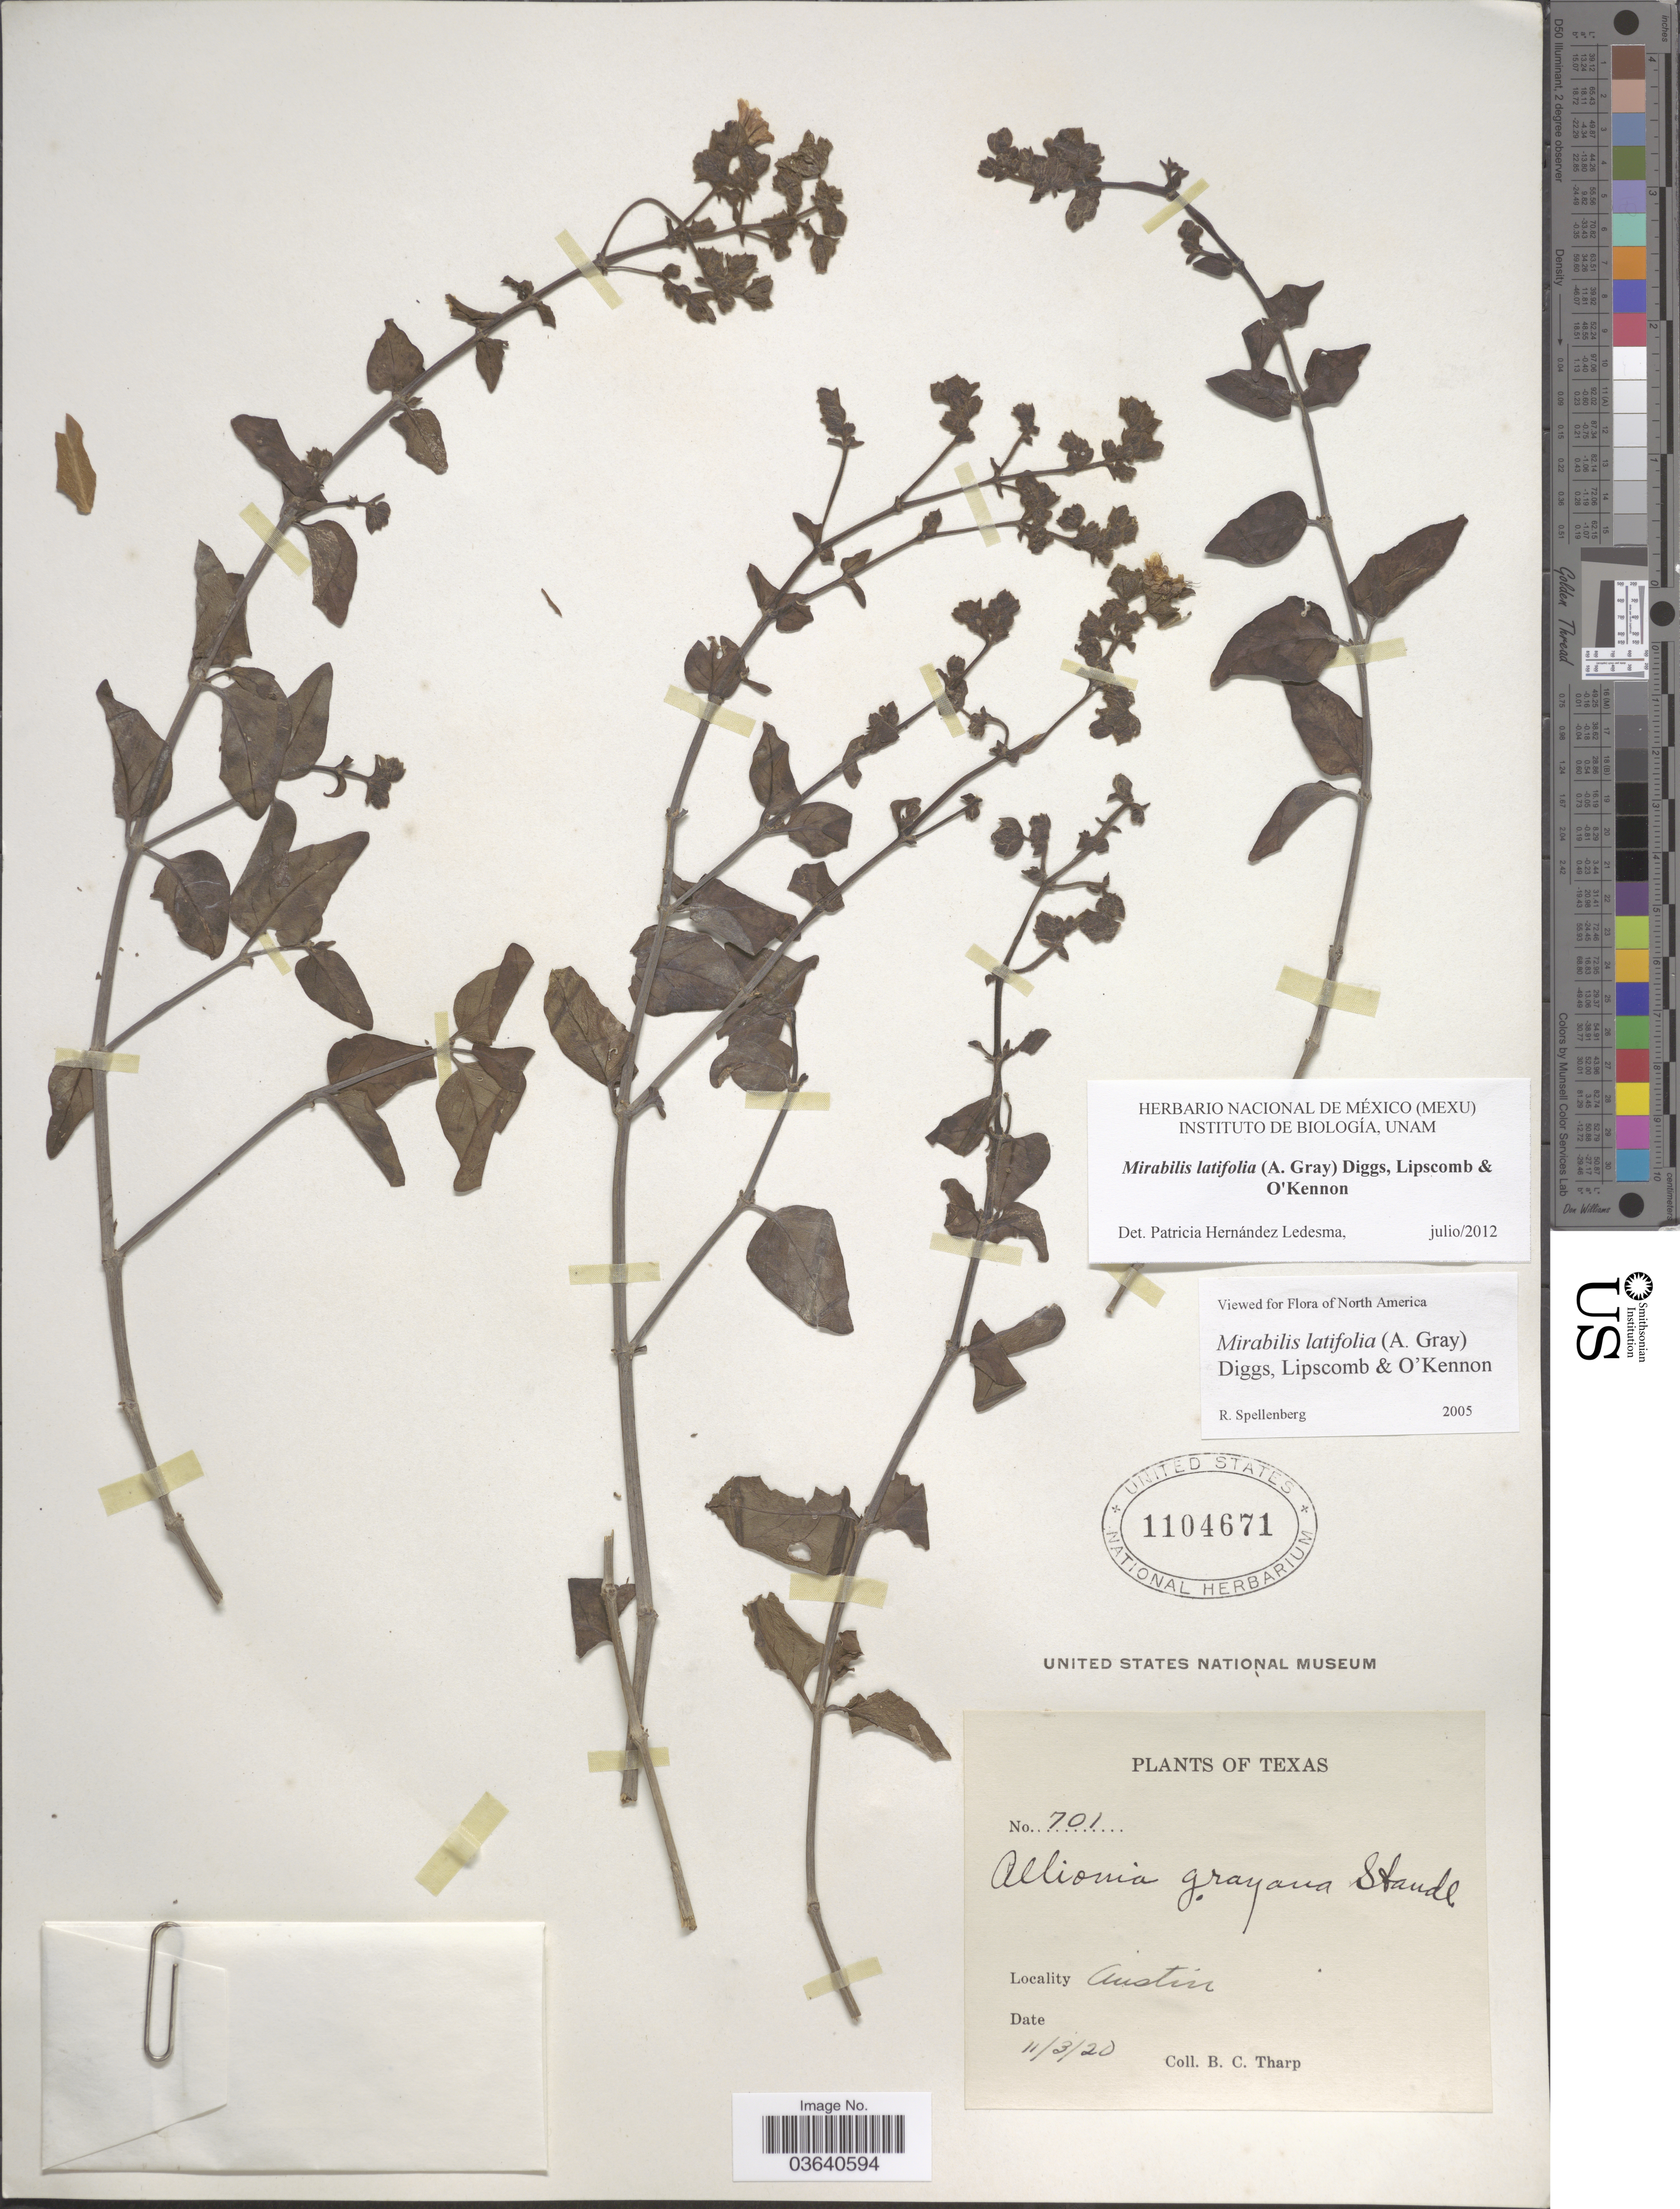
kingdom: Plantae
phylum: Tracheophyta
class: Magnoliopsida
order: Caryophyllales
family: Nyctaginaceae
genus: Mirabilis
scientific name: Mirabilis latifolia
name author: (A. Gray) Diggs et al.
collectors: B. C. Tharp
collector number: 701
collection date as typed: Transcribed d/m/y: 3/11/20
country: United States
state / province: Texas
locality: Austin.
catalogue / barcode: US 1104671